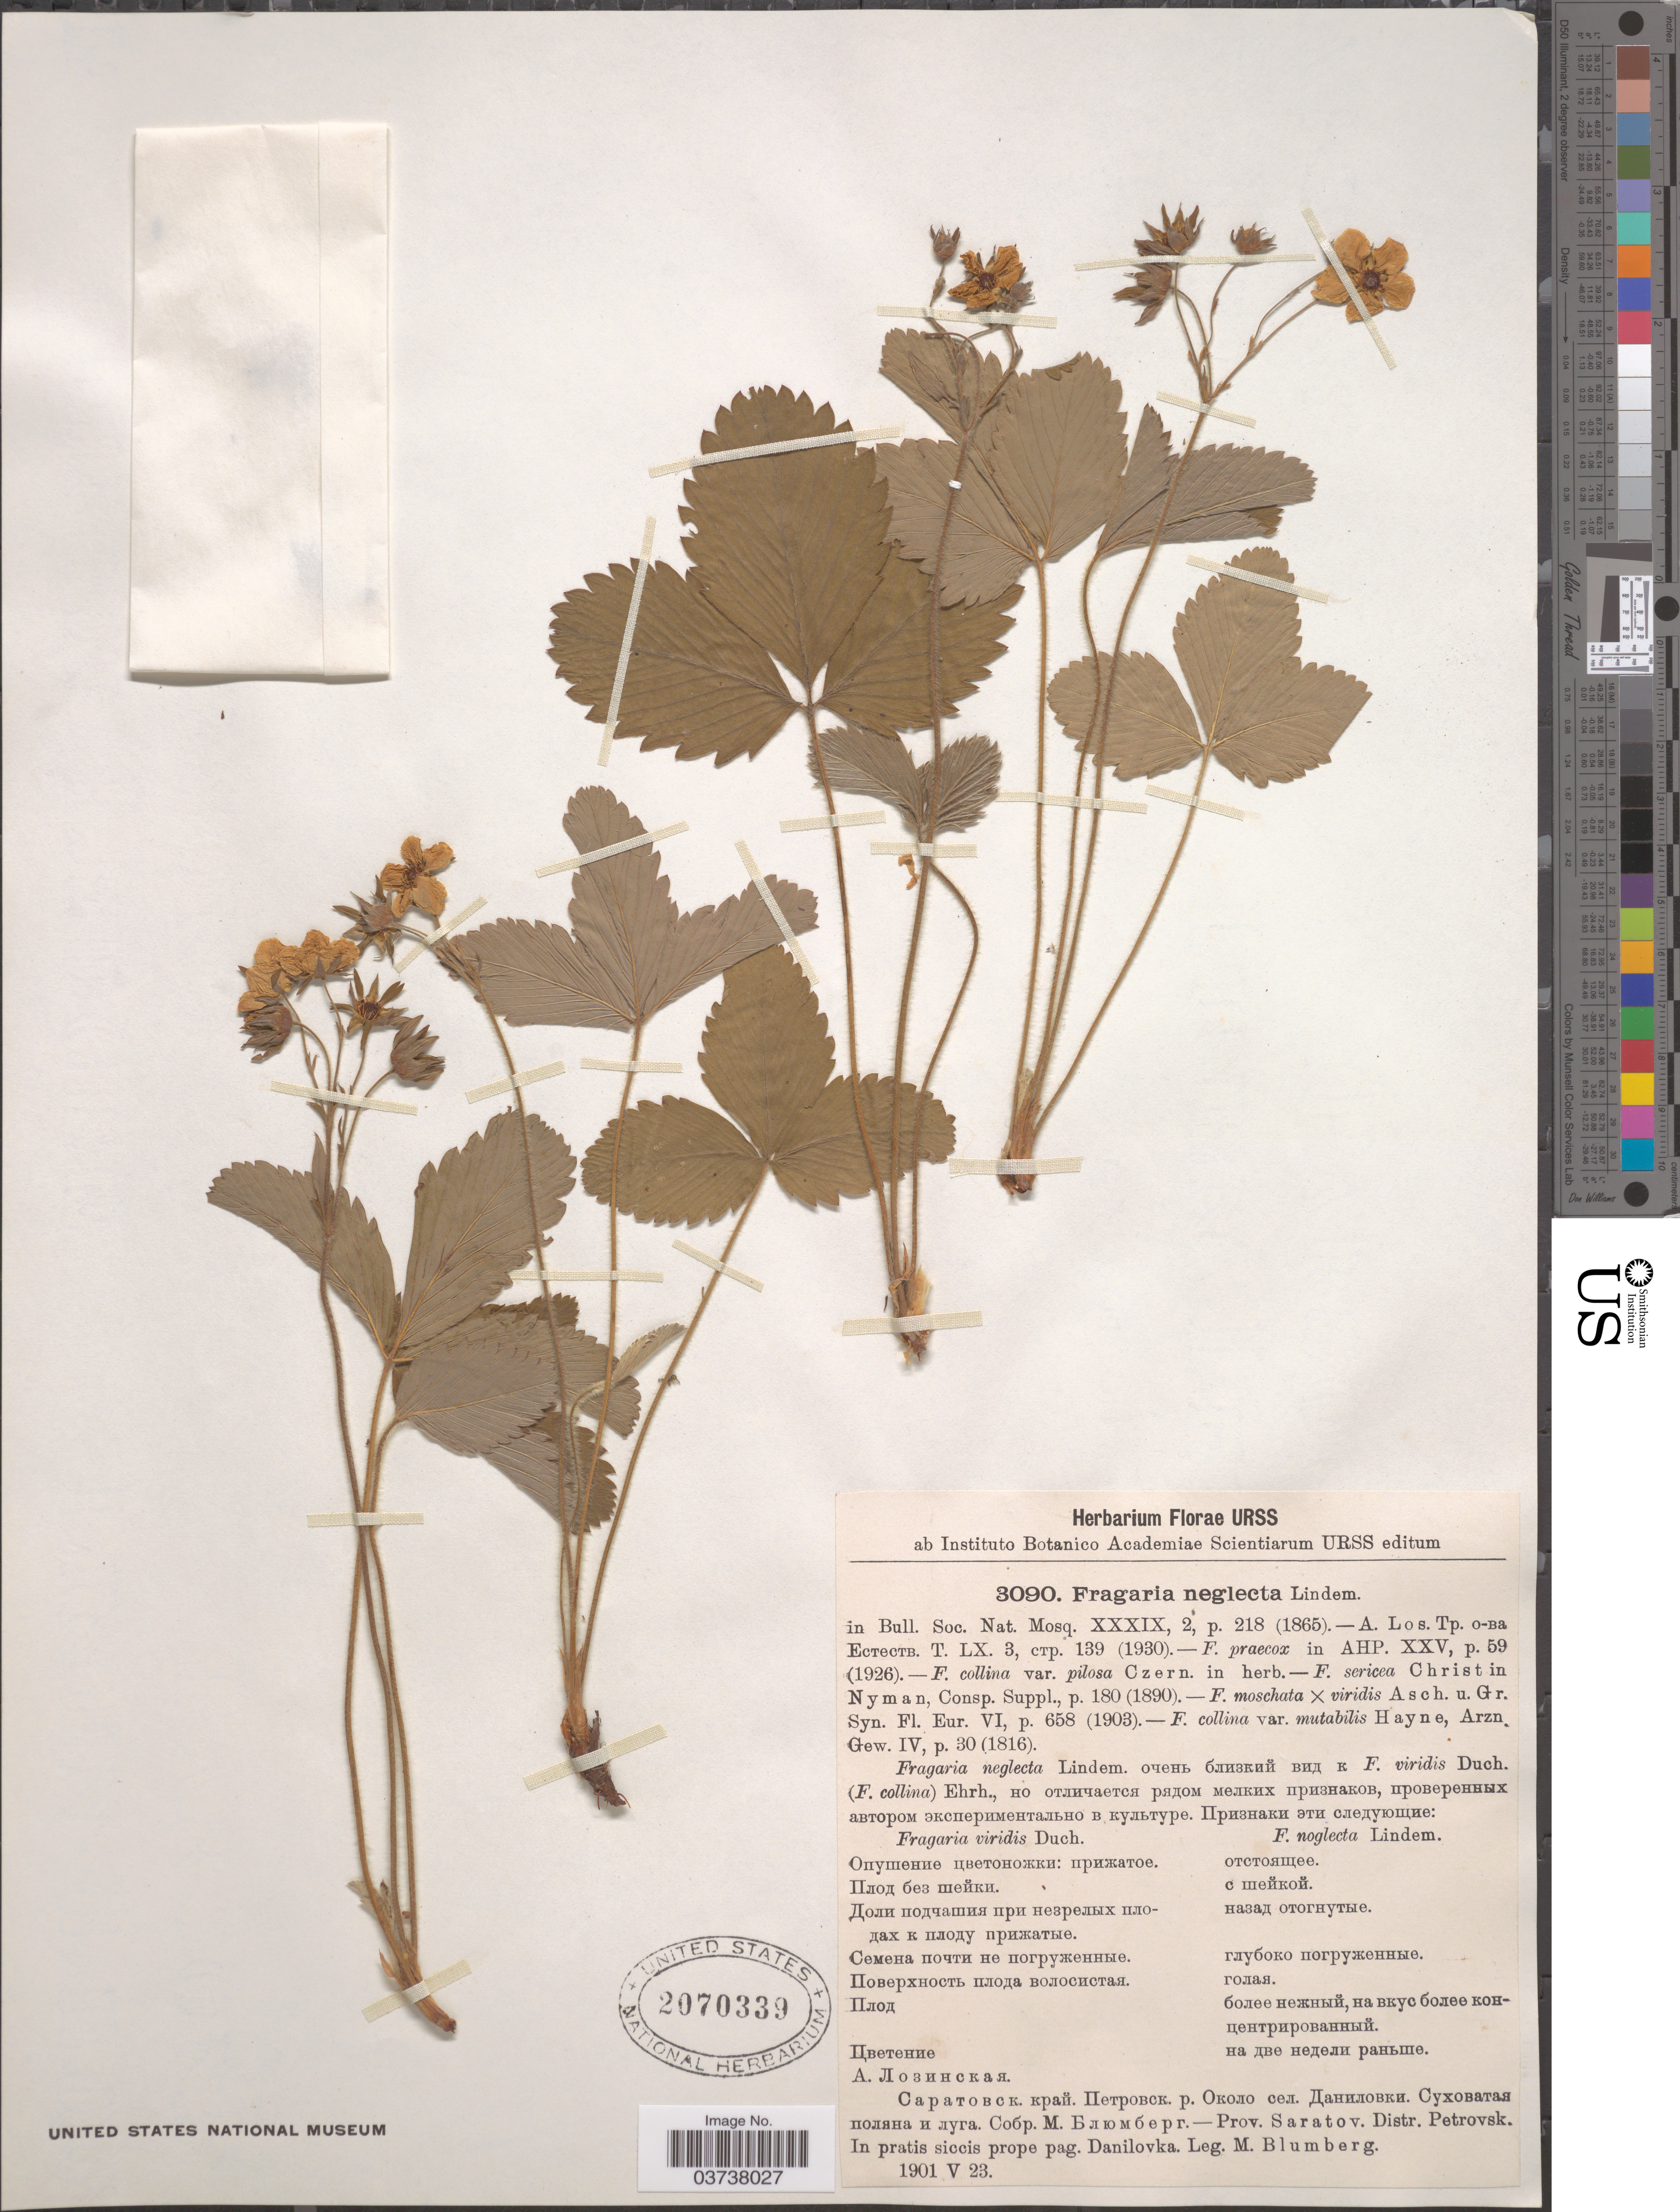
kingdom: Plantae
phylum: Tracheophyta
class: Magnoliopsida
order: Rosales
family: Rosaceae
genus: Fragaria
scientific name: Fragaria neglecta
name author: Lindem.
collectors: M. Blumberg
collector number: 3090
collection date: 1901-05-23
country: Russian Federation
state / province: Saratov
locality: Distr. Petrovsk. In pratis siccis prope pag. Danilovka.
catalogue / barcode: US 2070339